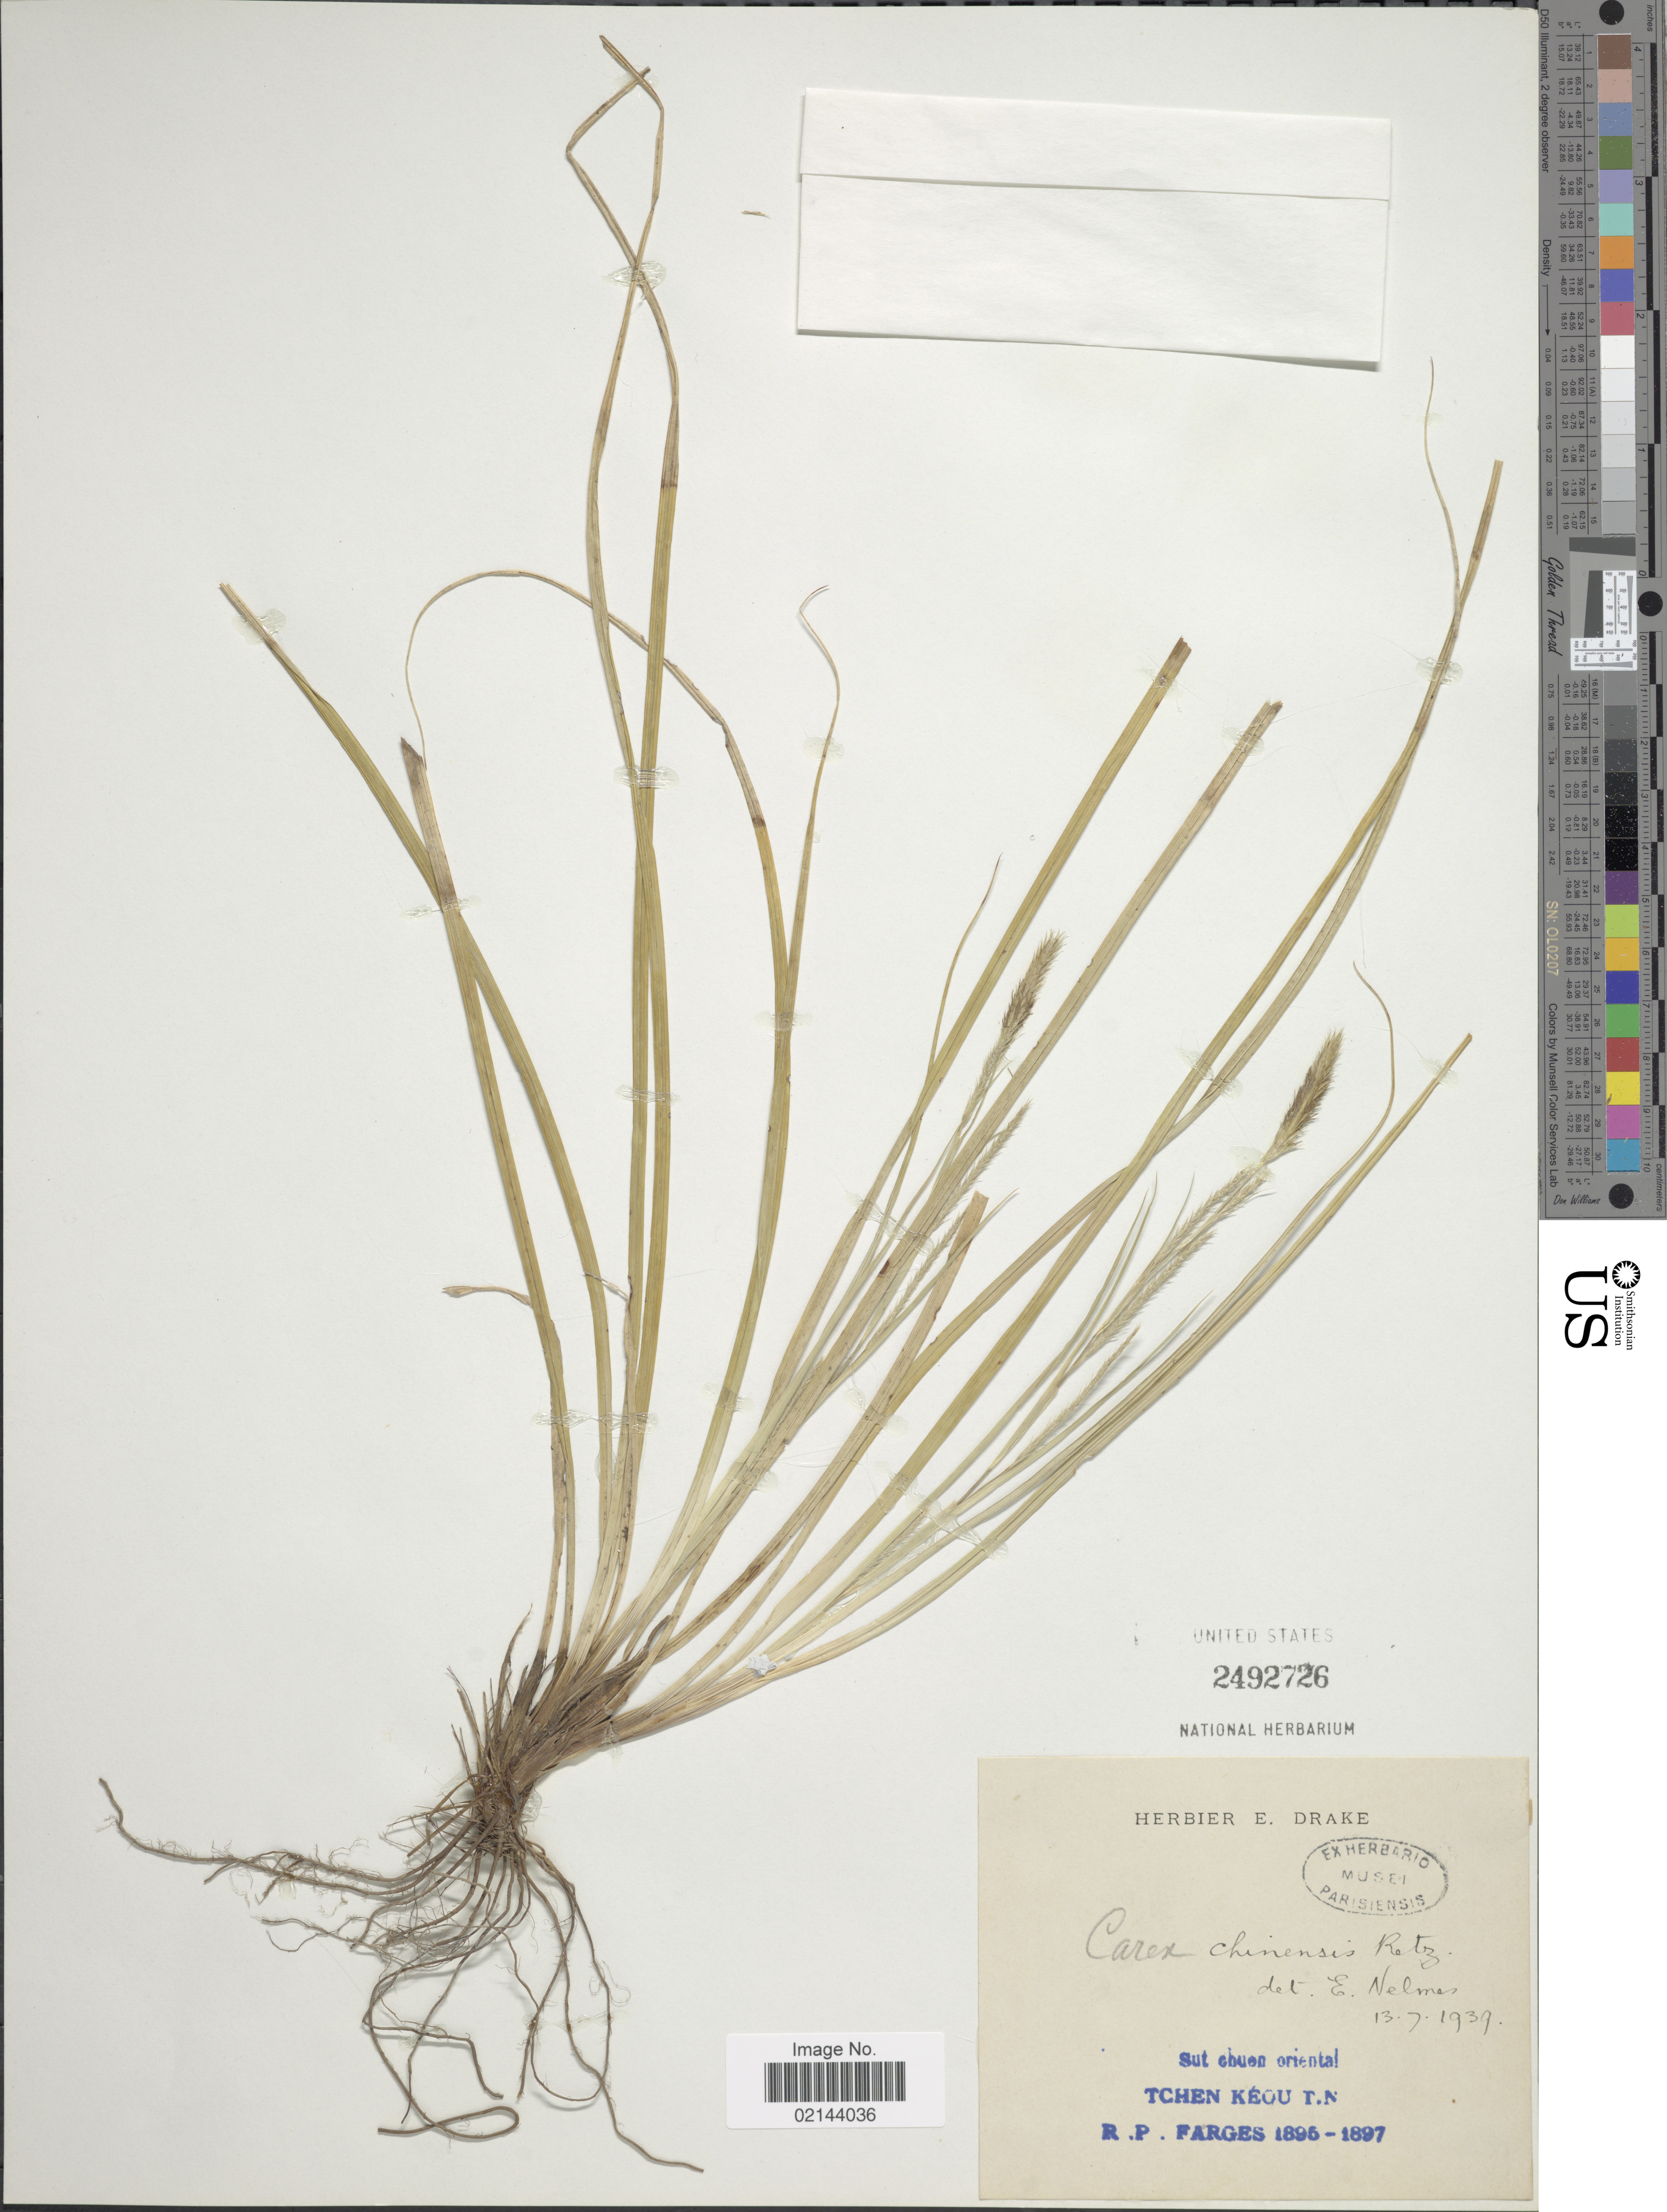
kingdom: Plantae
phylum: Tracheophyta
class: Liliopsida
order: Poales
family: Cyperaceae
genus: Carex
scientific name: Carex chinensis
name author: Retz.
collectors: R. Farges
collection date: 1895/1897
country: China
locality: Tchen Keou T.N. [interpreted]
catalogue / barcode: US 2492726